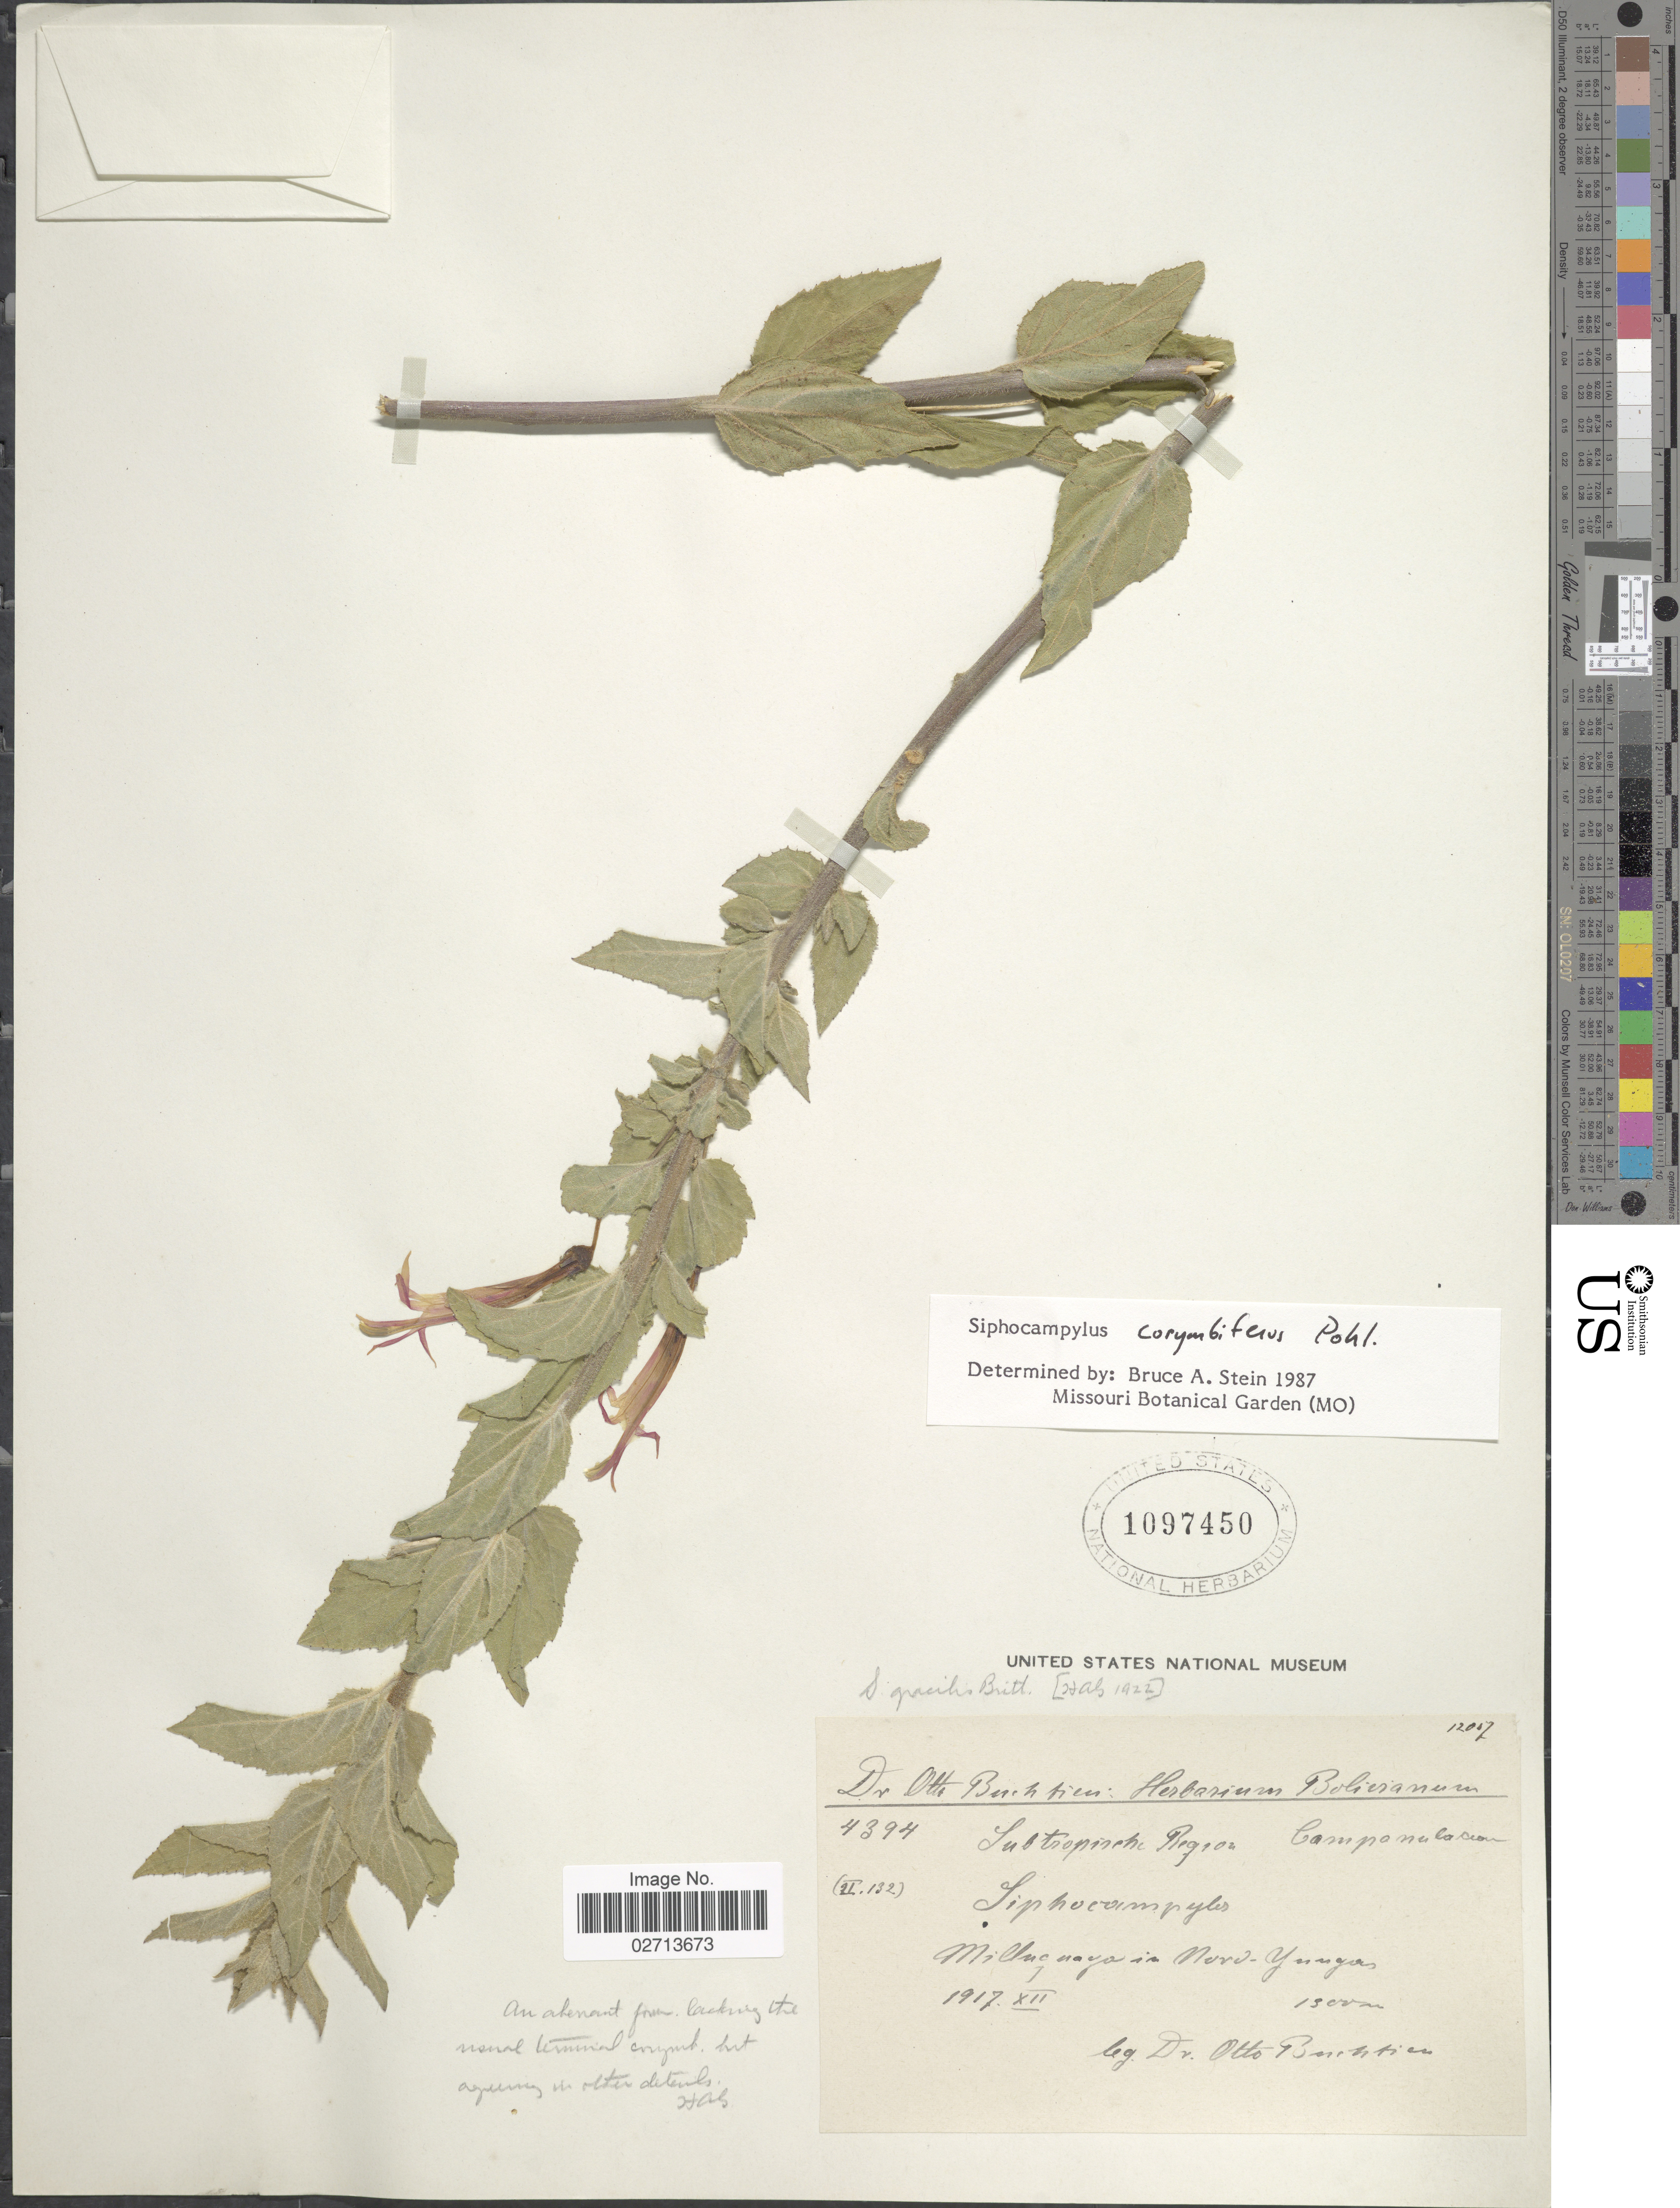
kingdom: Plantae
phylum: Tracheophyta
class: Magnoliopsida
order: Asterales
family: Campanulaceae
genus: Siphocampylus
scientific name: Siphocampylus corymbiferus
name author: Pohl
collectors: O. Buchtien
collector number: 4394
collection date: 1917-12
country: Bolivia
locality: Milluguaya in Nord-Yungas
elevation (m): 1300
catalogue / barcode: US 1097450